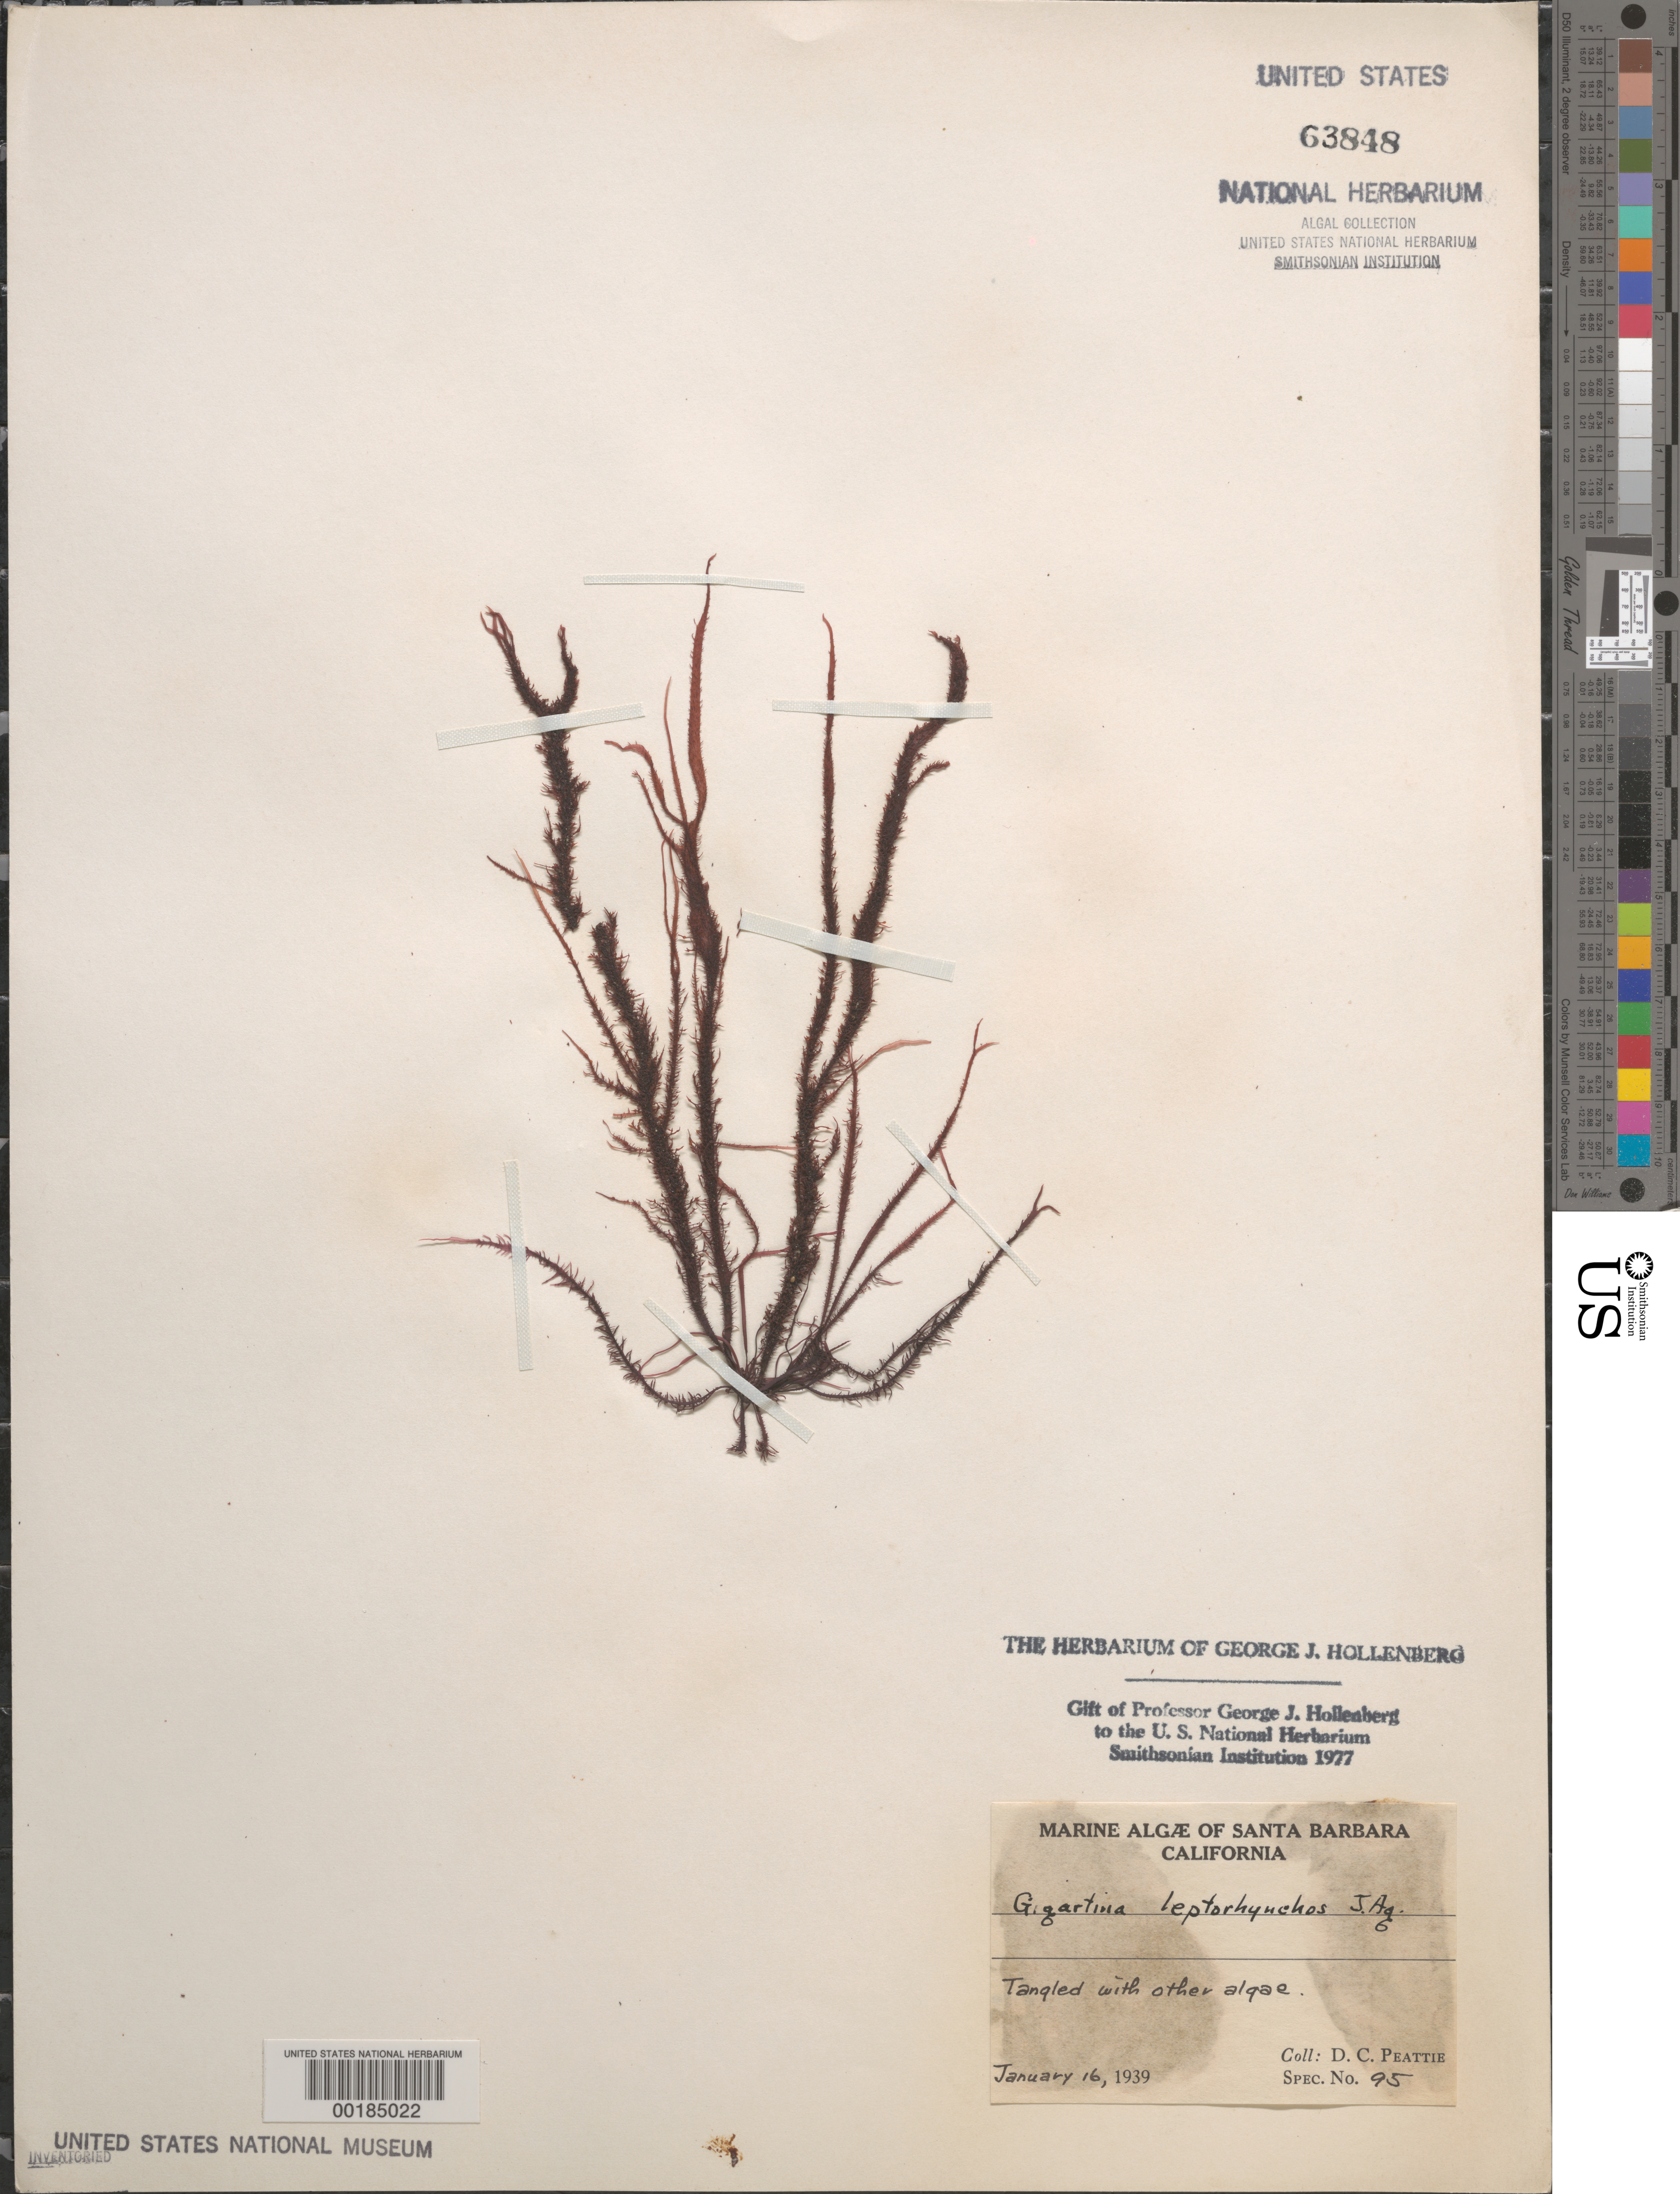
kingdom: Plantae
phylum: Rhodophyta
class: Florideophyceae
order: Gigartinales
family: Gigartinaceae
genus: Mazzaella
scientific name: Mazzaella leptorhynchos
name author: (J. Agardh) Leister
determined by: Algae name updating Project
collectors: D. Peattie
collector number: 95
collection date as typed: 16 Jan 1939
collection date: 1939-01-16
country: United States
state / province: California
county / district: Santa Barbara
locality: Santa Barbara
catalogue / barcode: US 63848